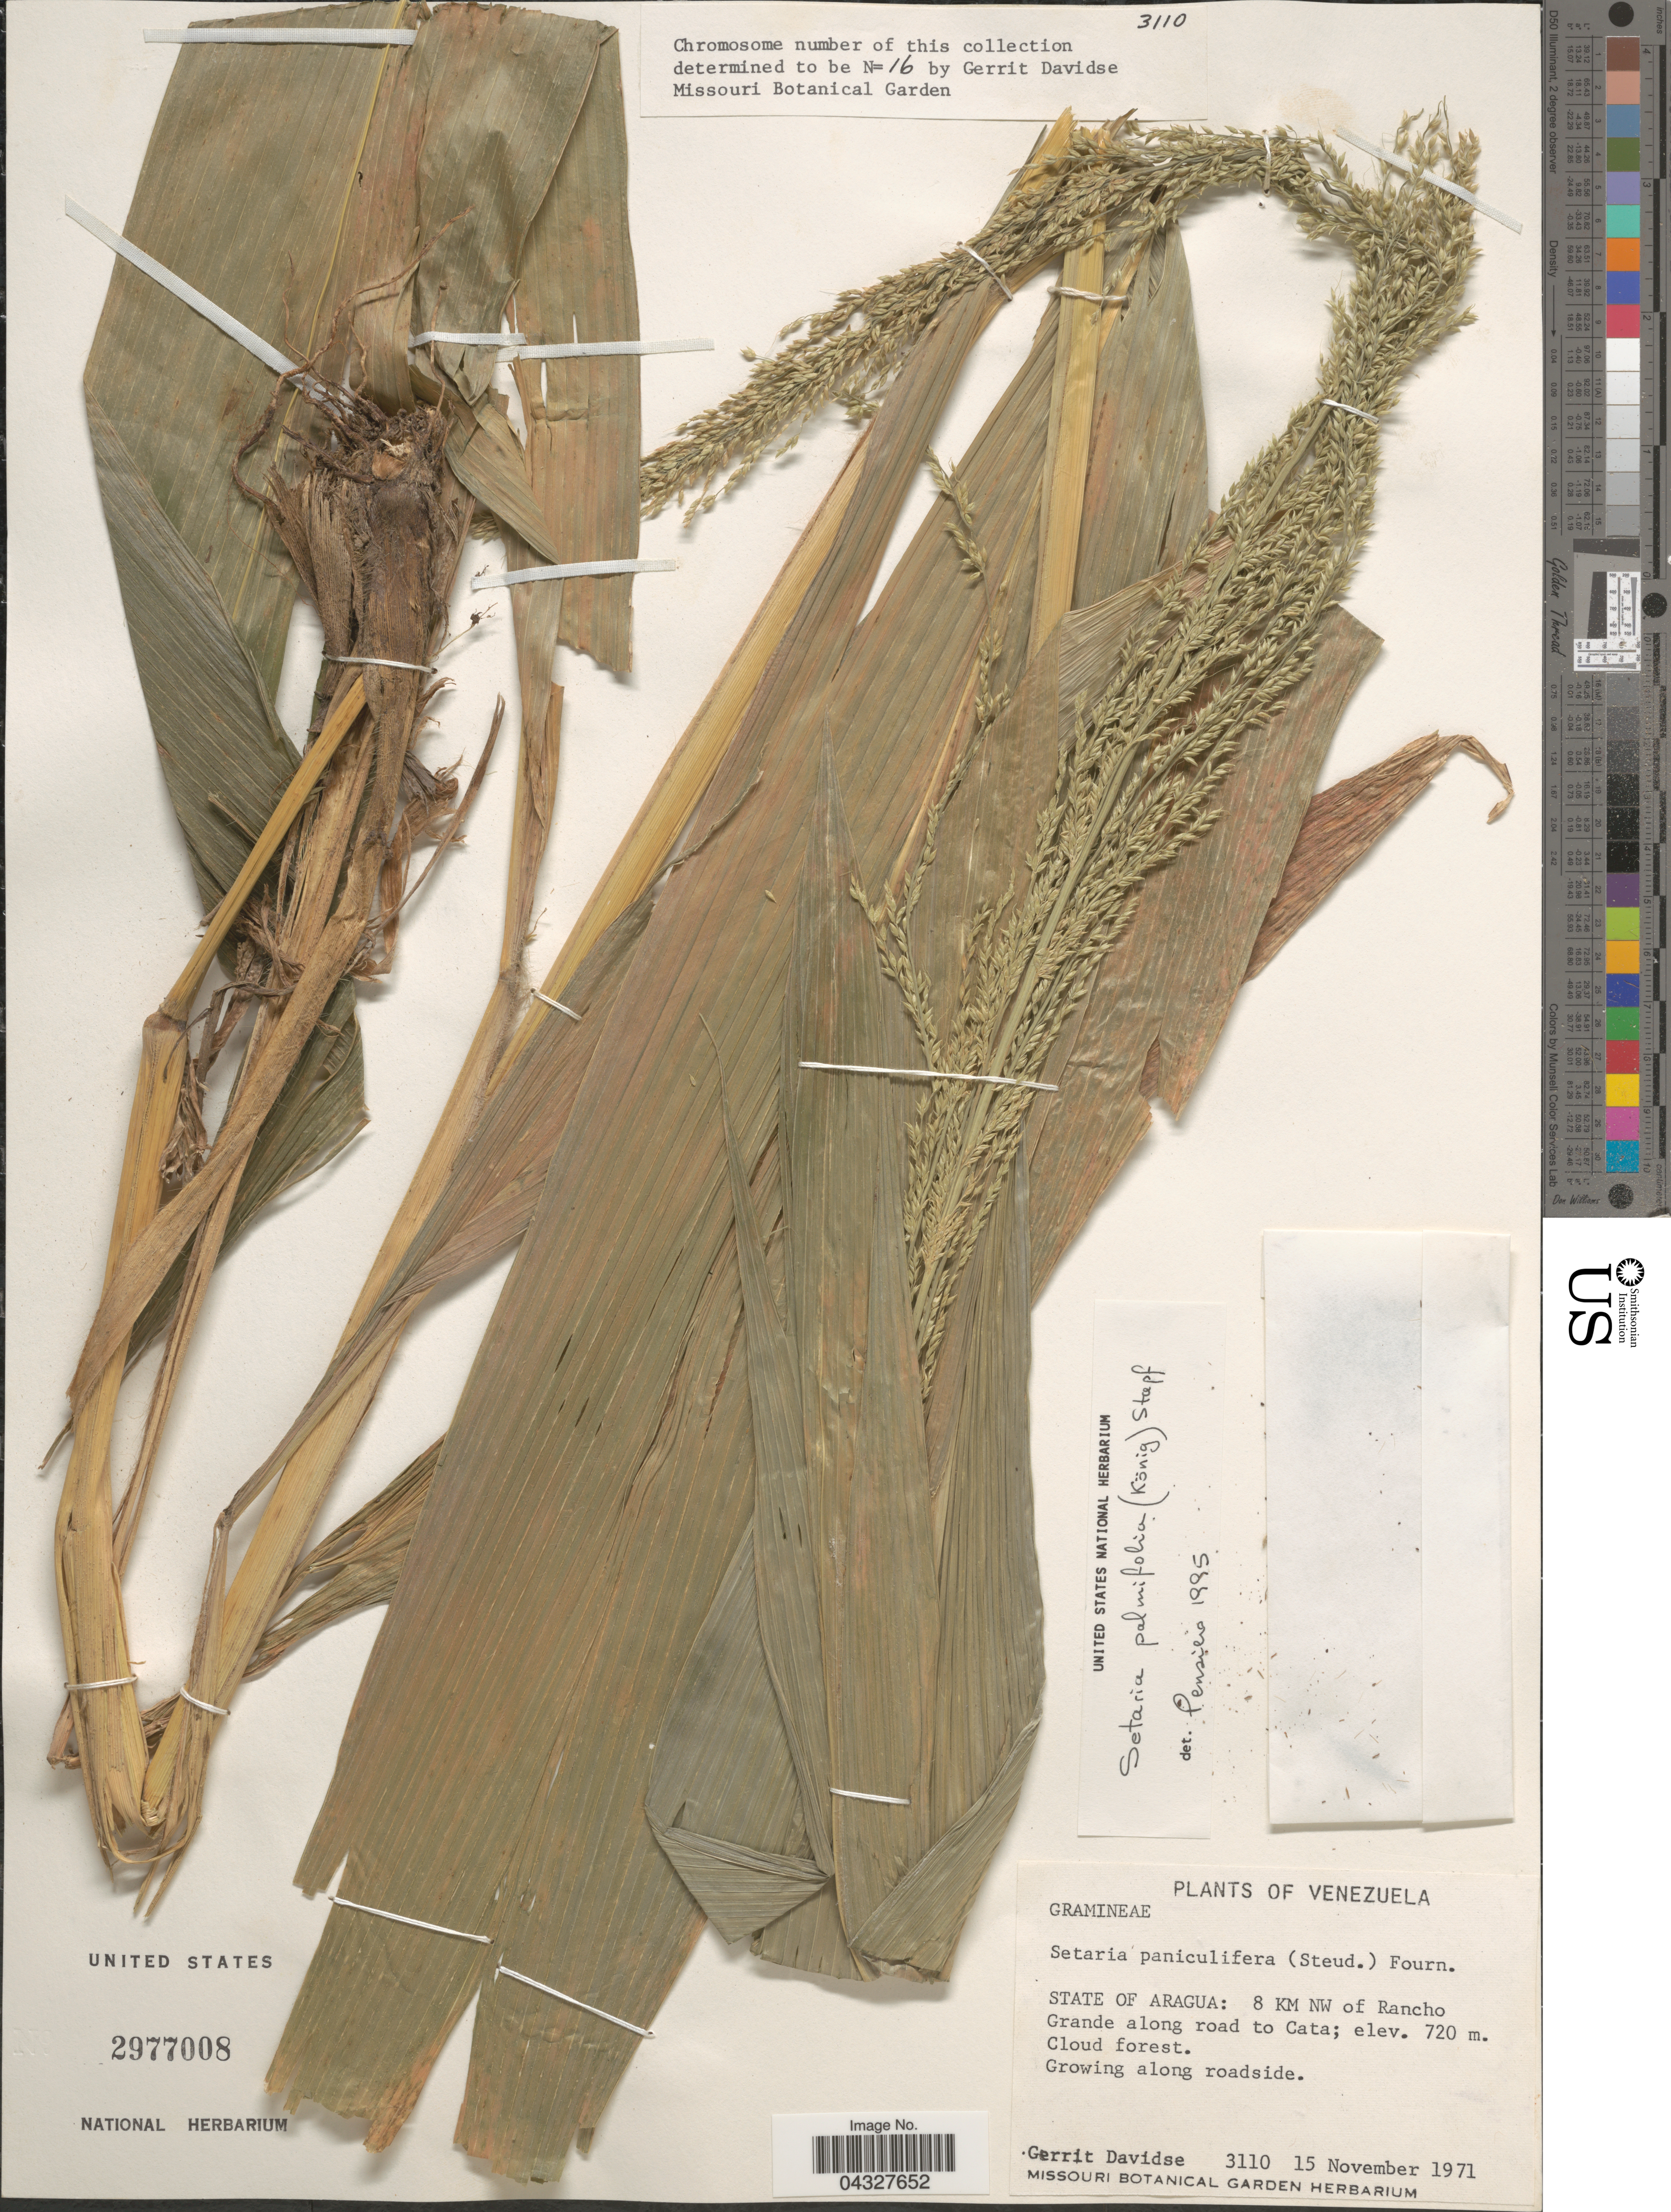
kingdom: Plantae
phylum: Tracheophyta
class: Liliopsida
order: Poales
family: Poaceae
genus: Setaria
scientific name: Setaria palmifolia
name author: (J. Koenig) Stapf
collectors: G. Davidse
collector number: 3110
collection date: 1971-11-15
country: Venezuela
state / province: Aragua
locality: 8 Km NW of Rancho Grande along road to Cata.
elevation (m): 720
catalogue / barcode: US 2977008